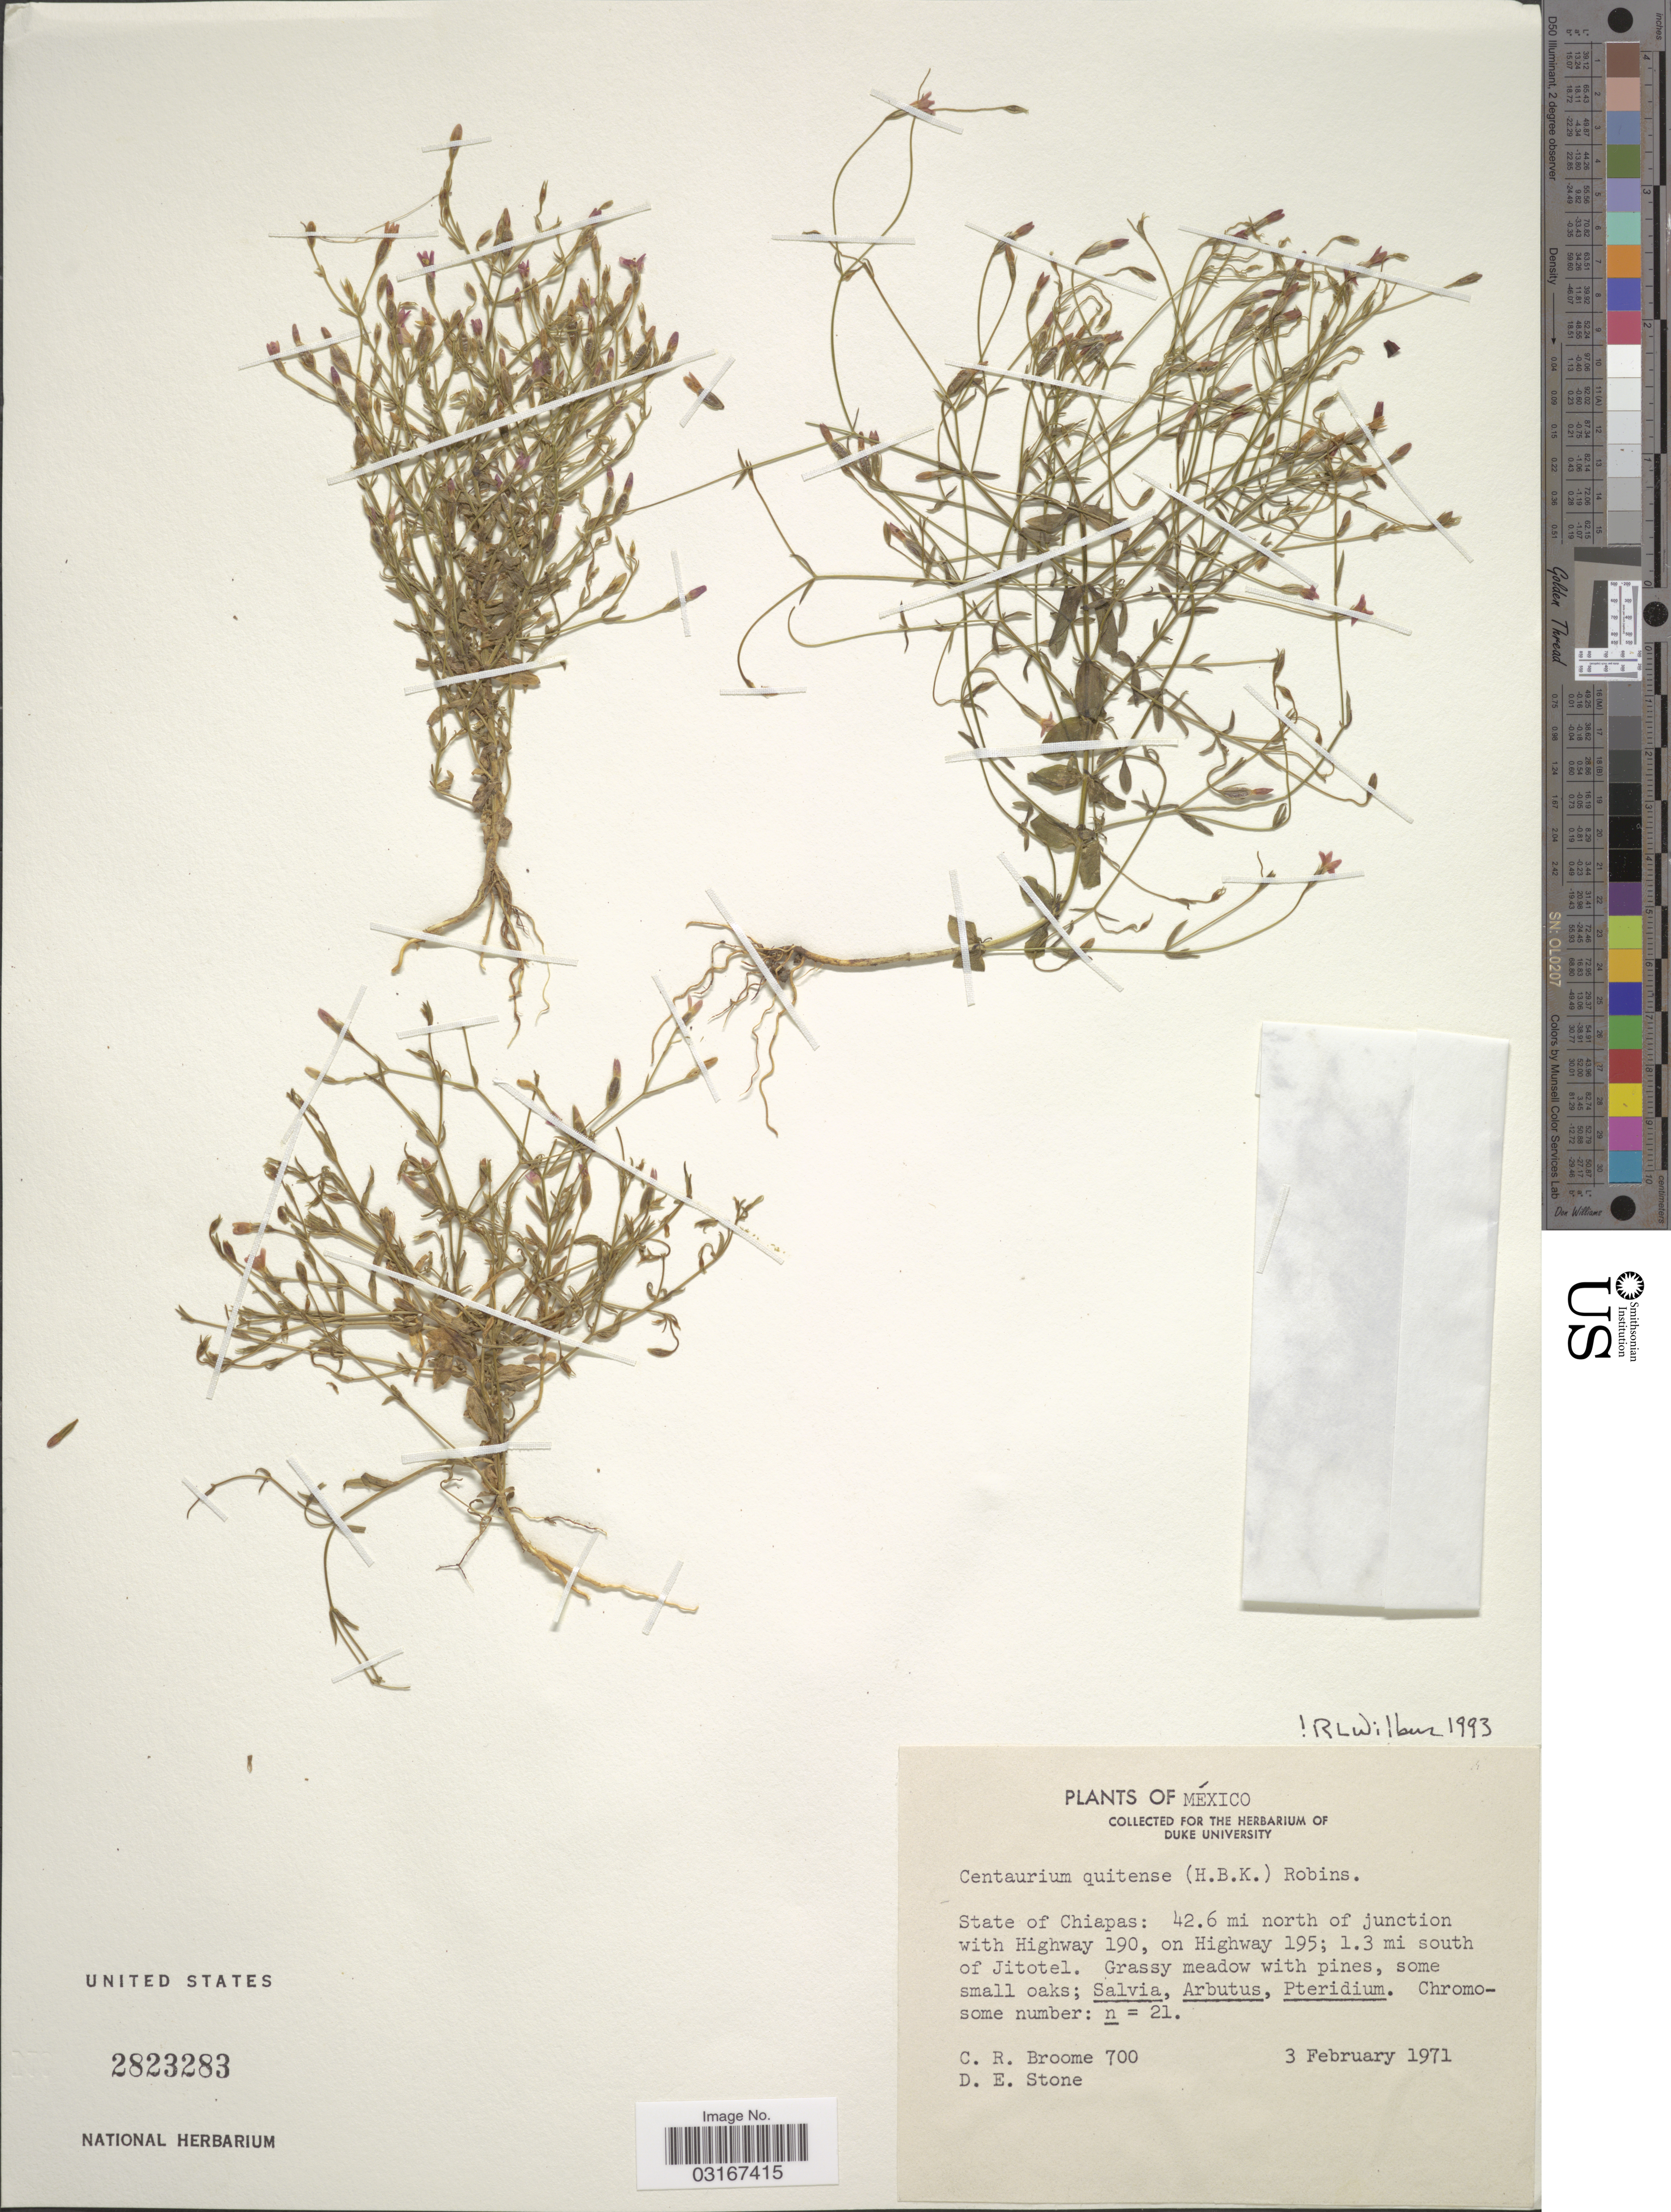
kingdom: Plantae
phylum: Tracheophyta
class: Magnoliopsida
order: Gentianales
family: Gentianaceae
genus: Centaurium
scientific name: Centaurium quitense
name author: (Kunth) B.L. Rob.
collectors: C. R. Broome & D. E. Stone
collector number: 700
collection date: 1971-02-03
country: Mexico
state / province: Chiapas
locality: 42.6 mi north of junction with Highway 190, on Highway 195; 1.3 mi south of Jitotel.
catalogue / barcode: US 2823283